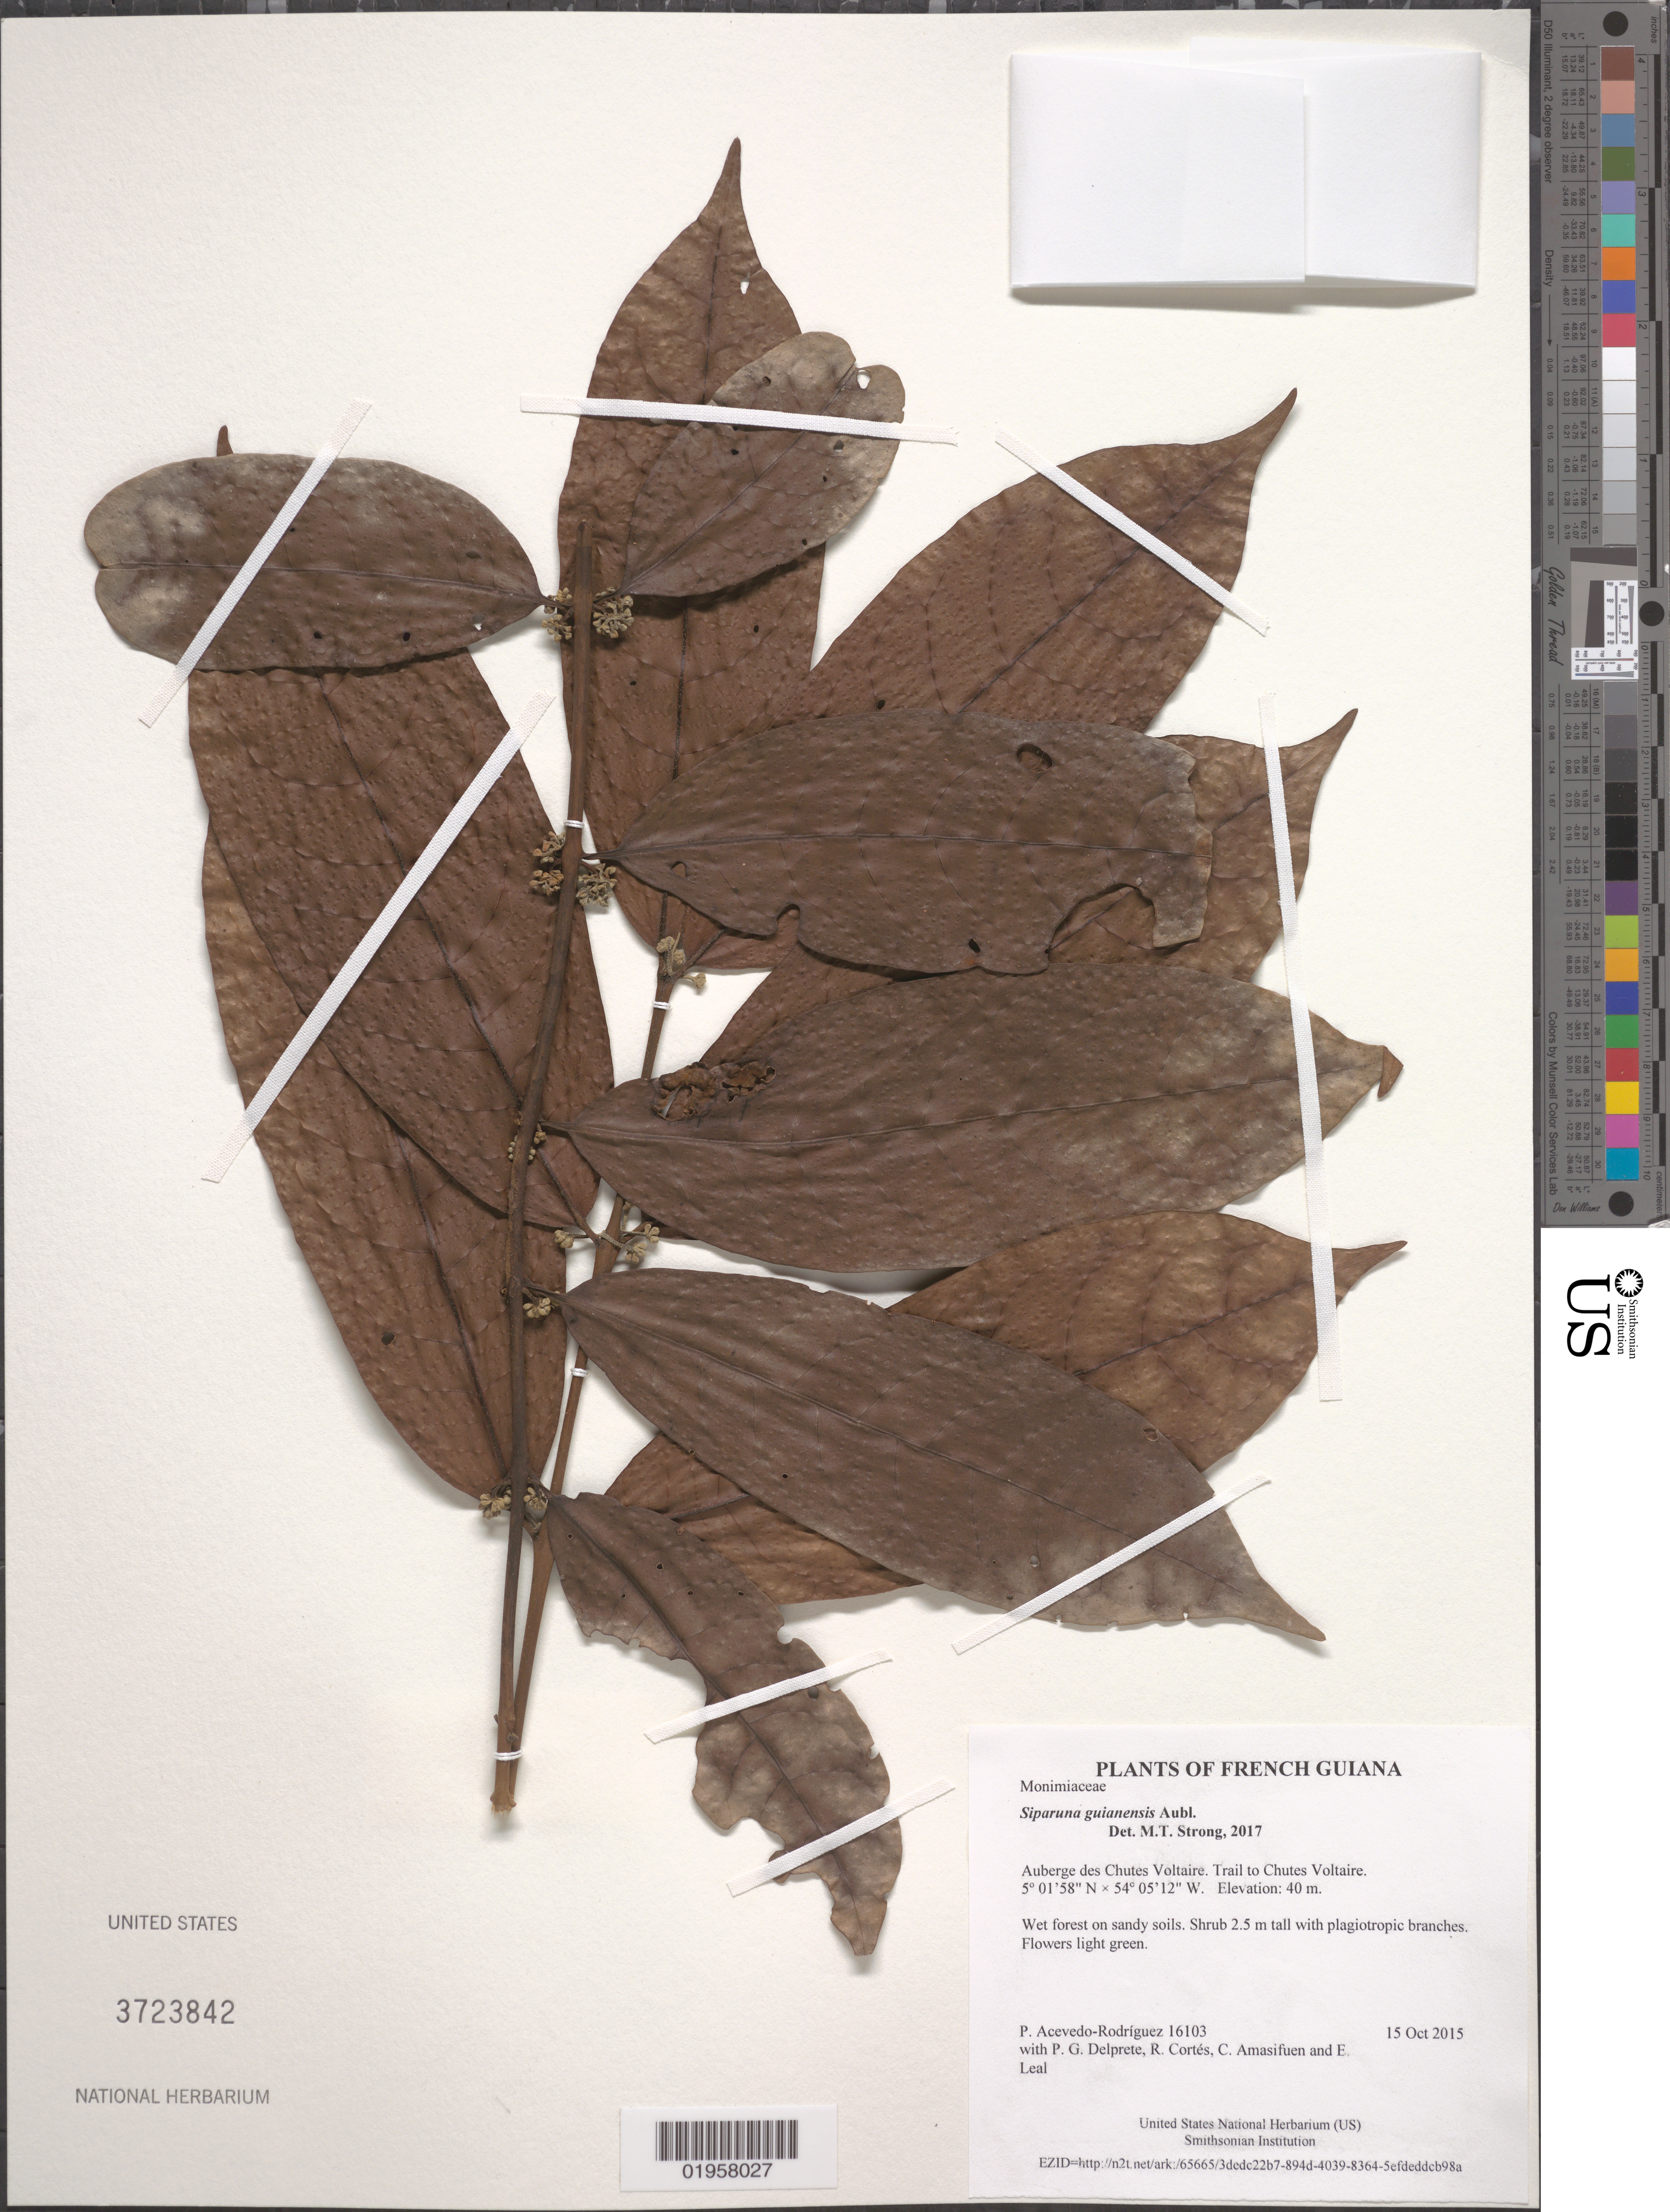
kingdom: Plantae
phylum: Tracheophyta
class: Magnoliopsida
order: Laurales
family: Siparunaceae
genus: Siparuna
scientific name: Siparuna guianensis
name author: Aubl.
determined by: Strong, M. T., (US), Smithsonian Institution - National Museum of Natural History (UNITED STATES)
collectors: P. Acevedo-Rodr., P. G. Delprete, R. Cortés, C. Amasifuen & E. Leal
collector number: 16103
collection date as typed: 15 October 2015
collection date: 2015-10-15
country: French Guiana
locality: Auberge des Chutes Voltaire. Trail to Chutes Voltaire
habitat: Wet forest on sandy soils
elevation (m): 40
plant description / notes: US, NY, MO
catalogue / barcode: US 3723842